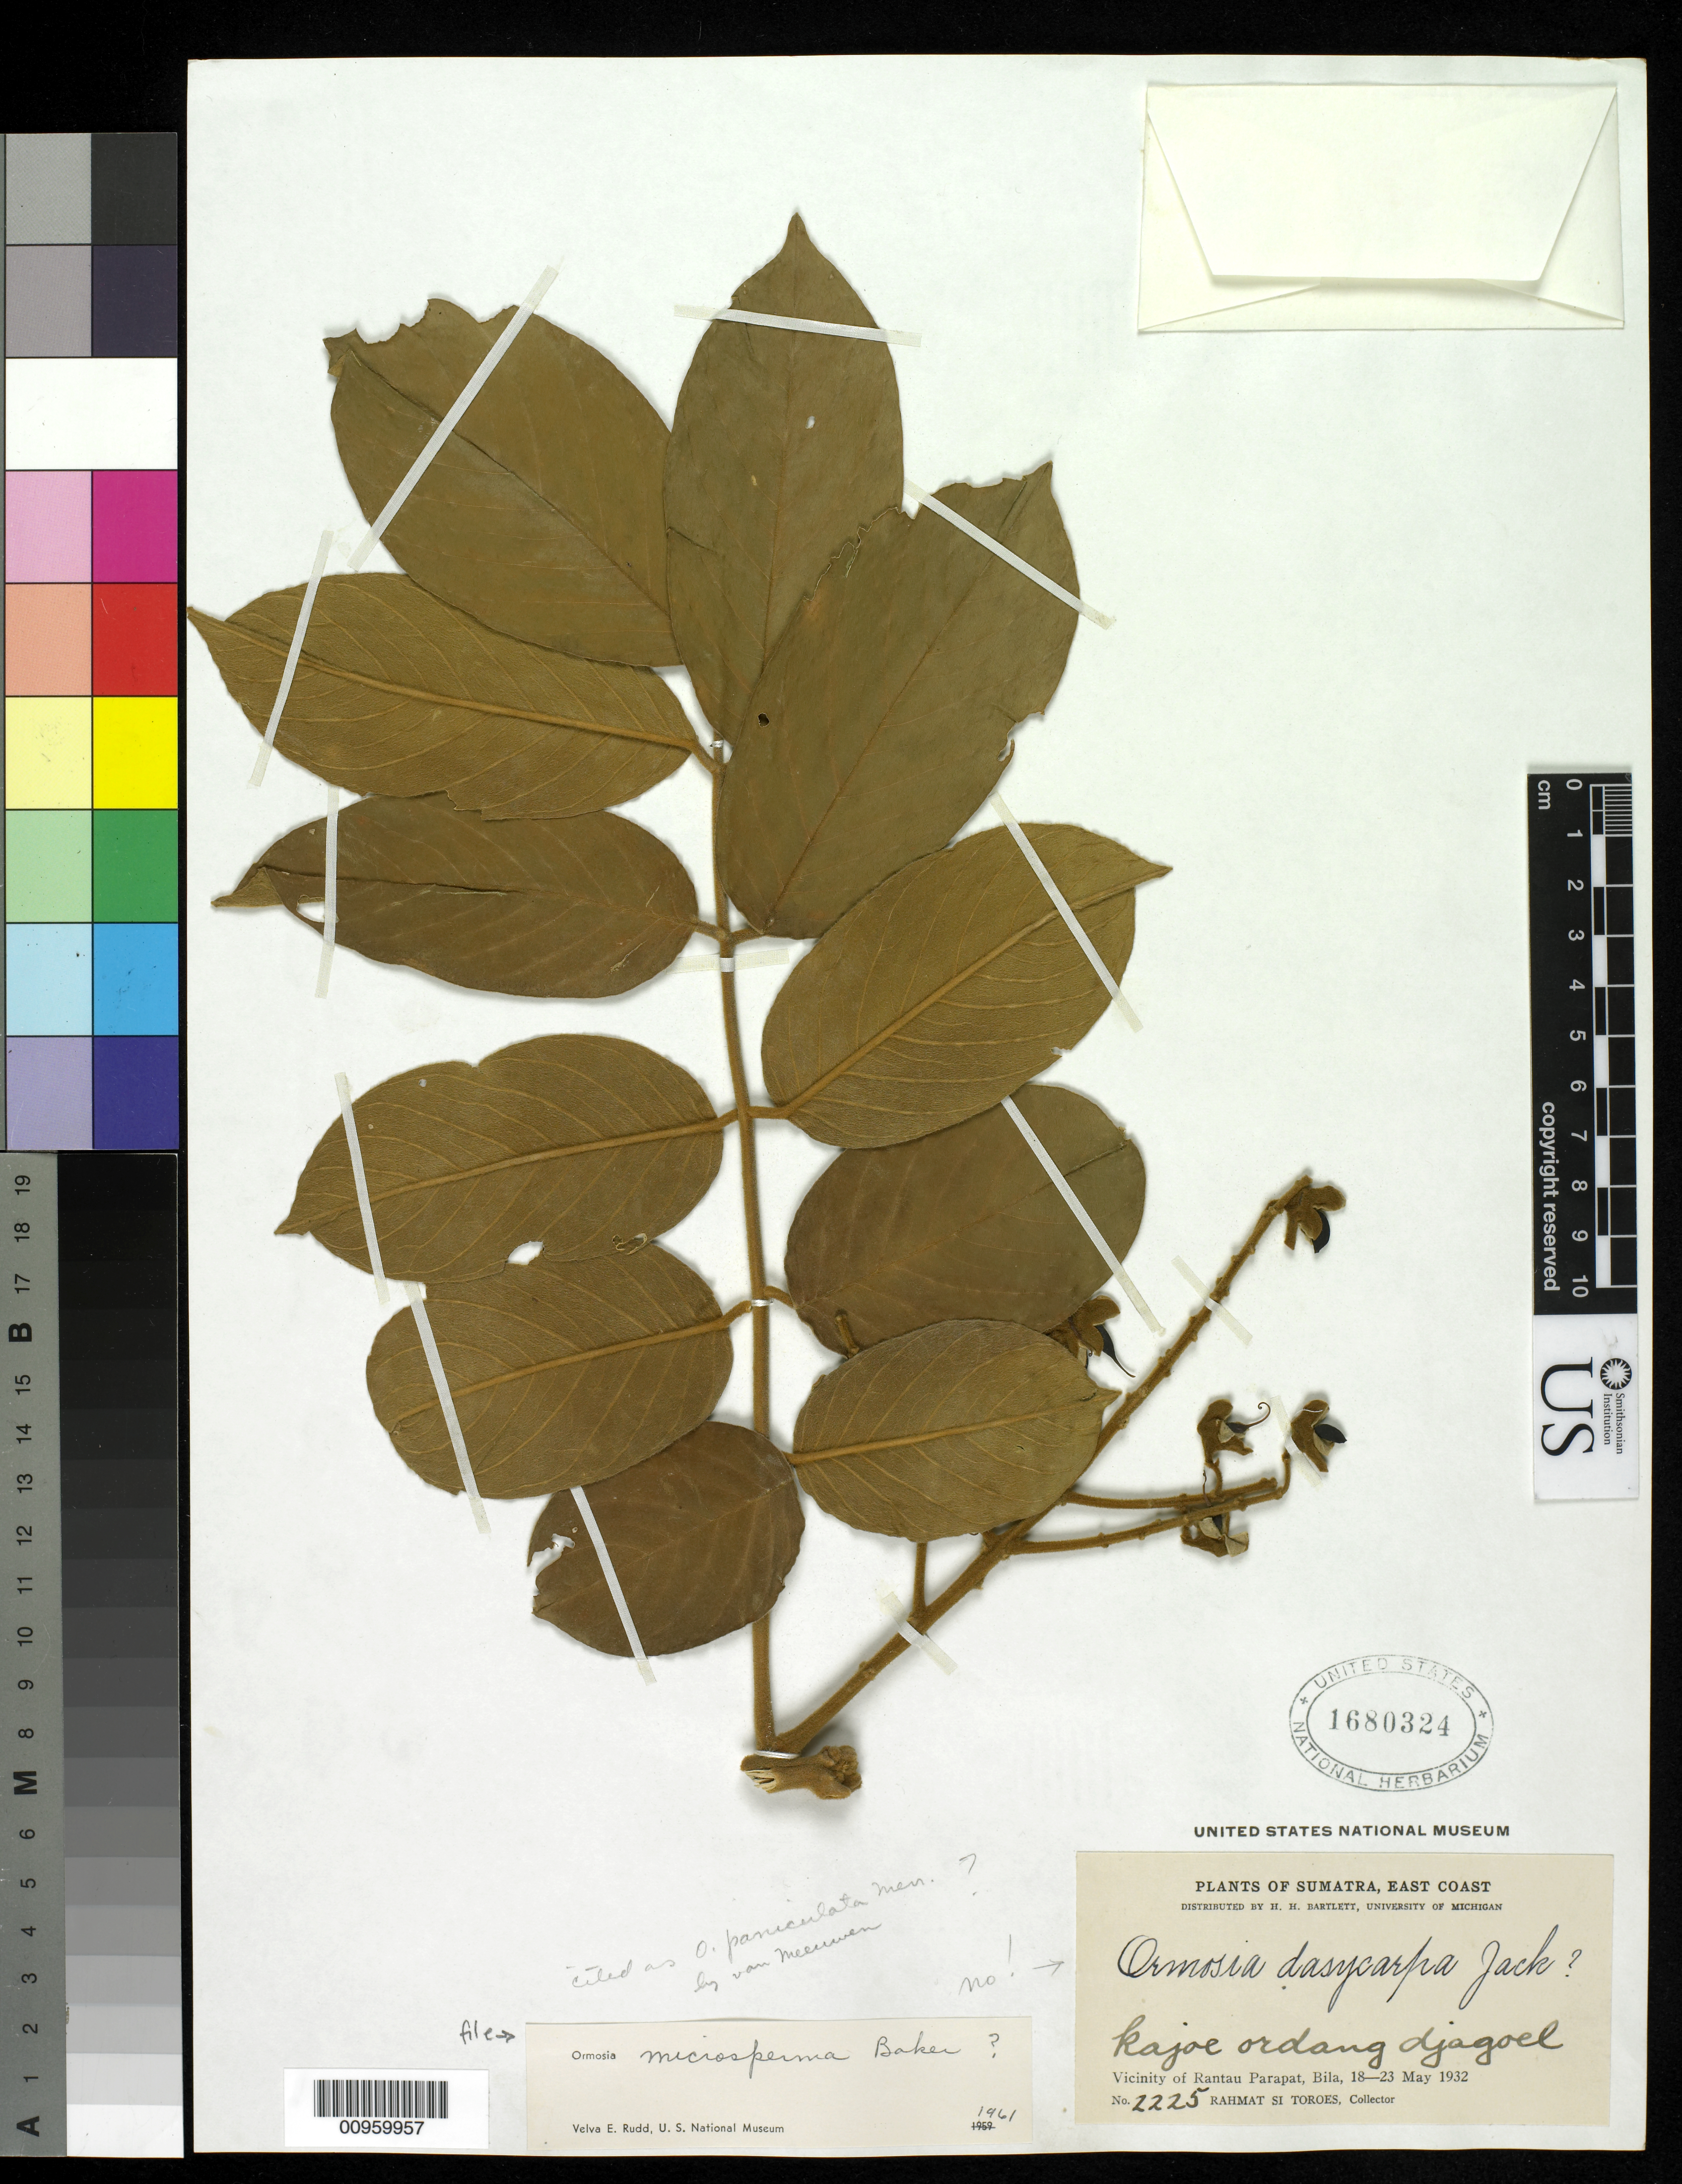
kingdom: Plantae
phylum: Tracheophyta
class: Magnoliopsida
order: Fabales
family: Fabaceae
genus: Ormosia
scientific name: Ormosia microsperma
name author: Baker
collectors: Rahmat Si Boeea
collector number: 2225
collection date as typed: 18 May 1932 to 23 May 1932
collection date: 1932-05-18/1932-05-23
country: Indonesia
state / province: Sumatra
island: Sumatra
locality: Rantau Parapat, Bila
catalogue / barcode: US 1680324